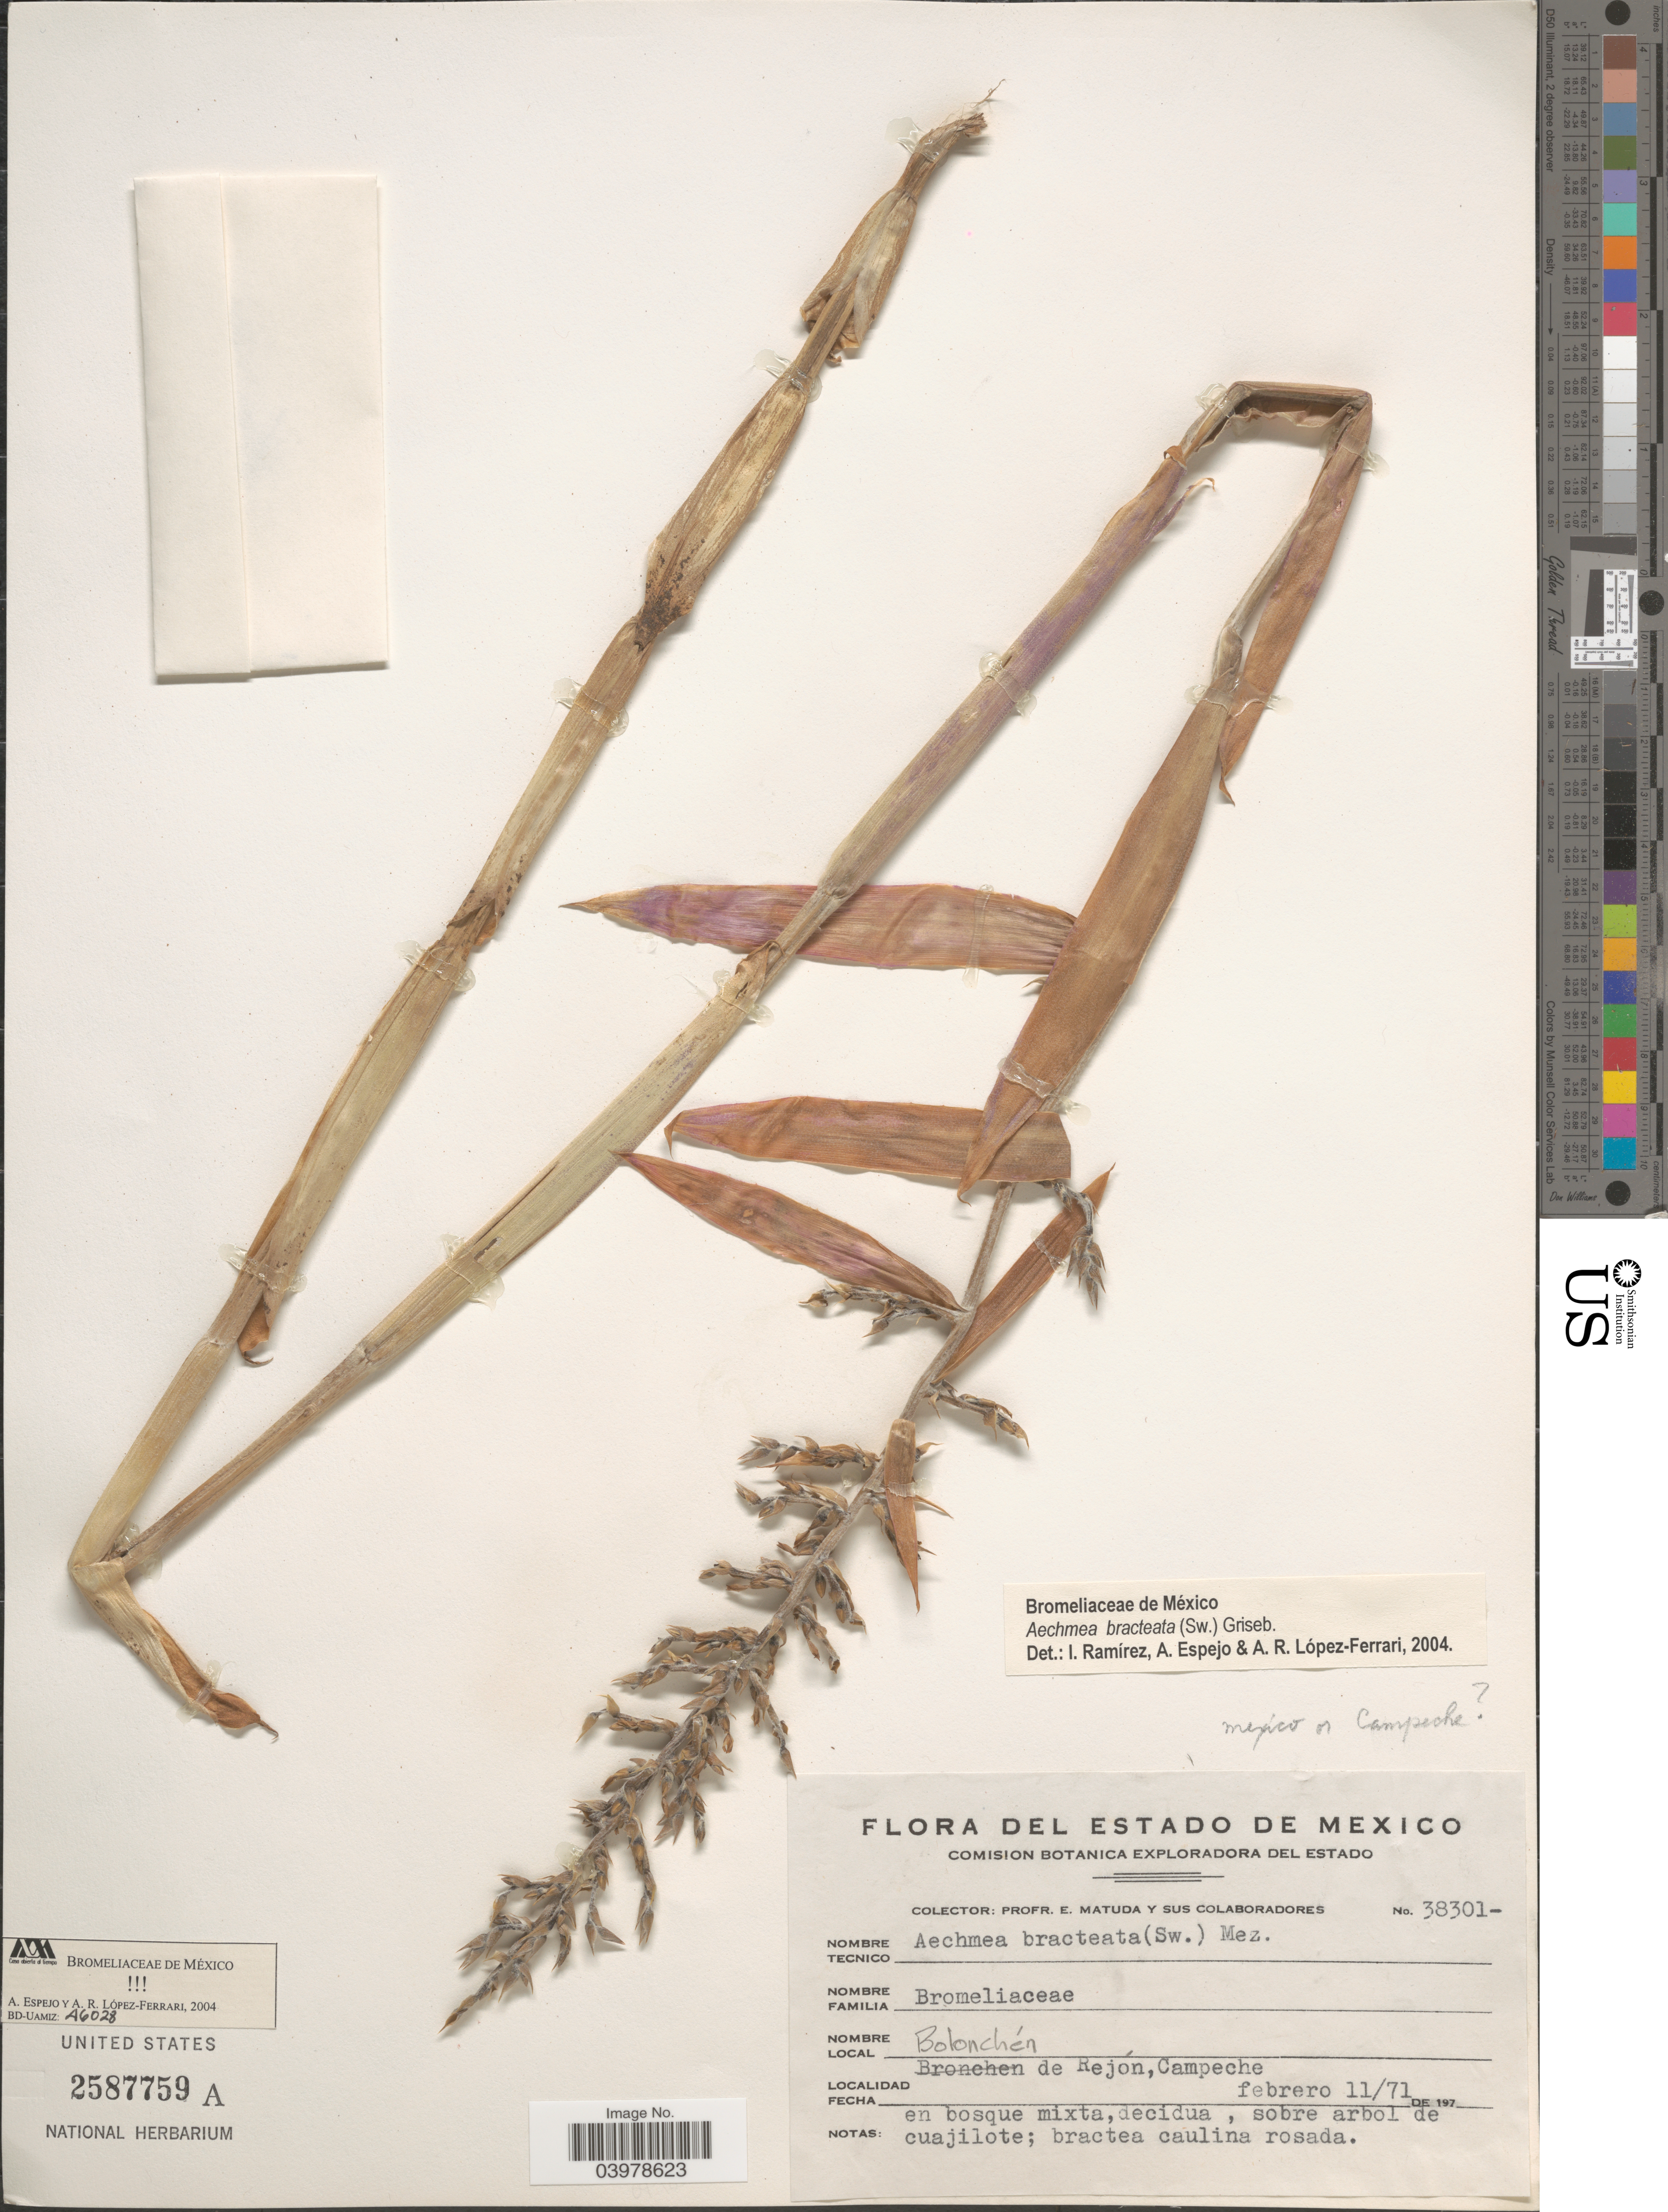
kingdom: Plantae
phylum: Tracheophyta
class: Liliopsida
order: Poales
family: Bromeliaceae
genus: Aechmea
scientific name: Aechmea bracteata var. bracteata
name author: (Sw.) Griseb.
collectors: E. Matuda & Sus Colaboradores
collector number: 38301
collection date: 1971-02-11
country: Mexico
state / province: México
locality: Bolonchén de Rejón, Campeche.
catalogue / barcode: US 2587759A